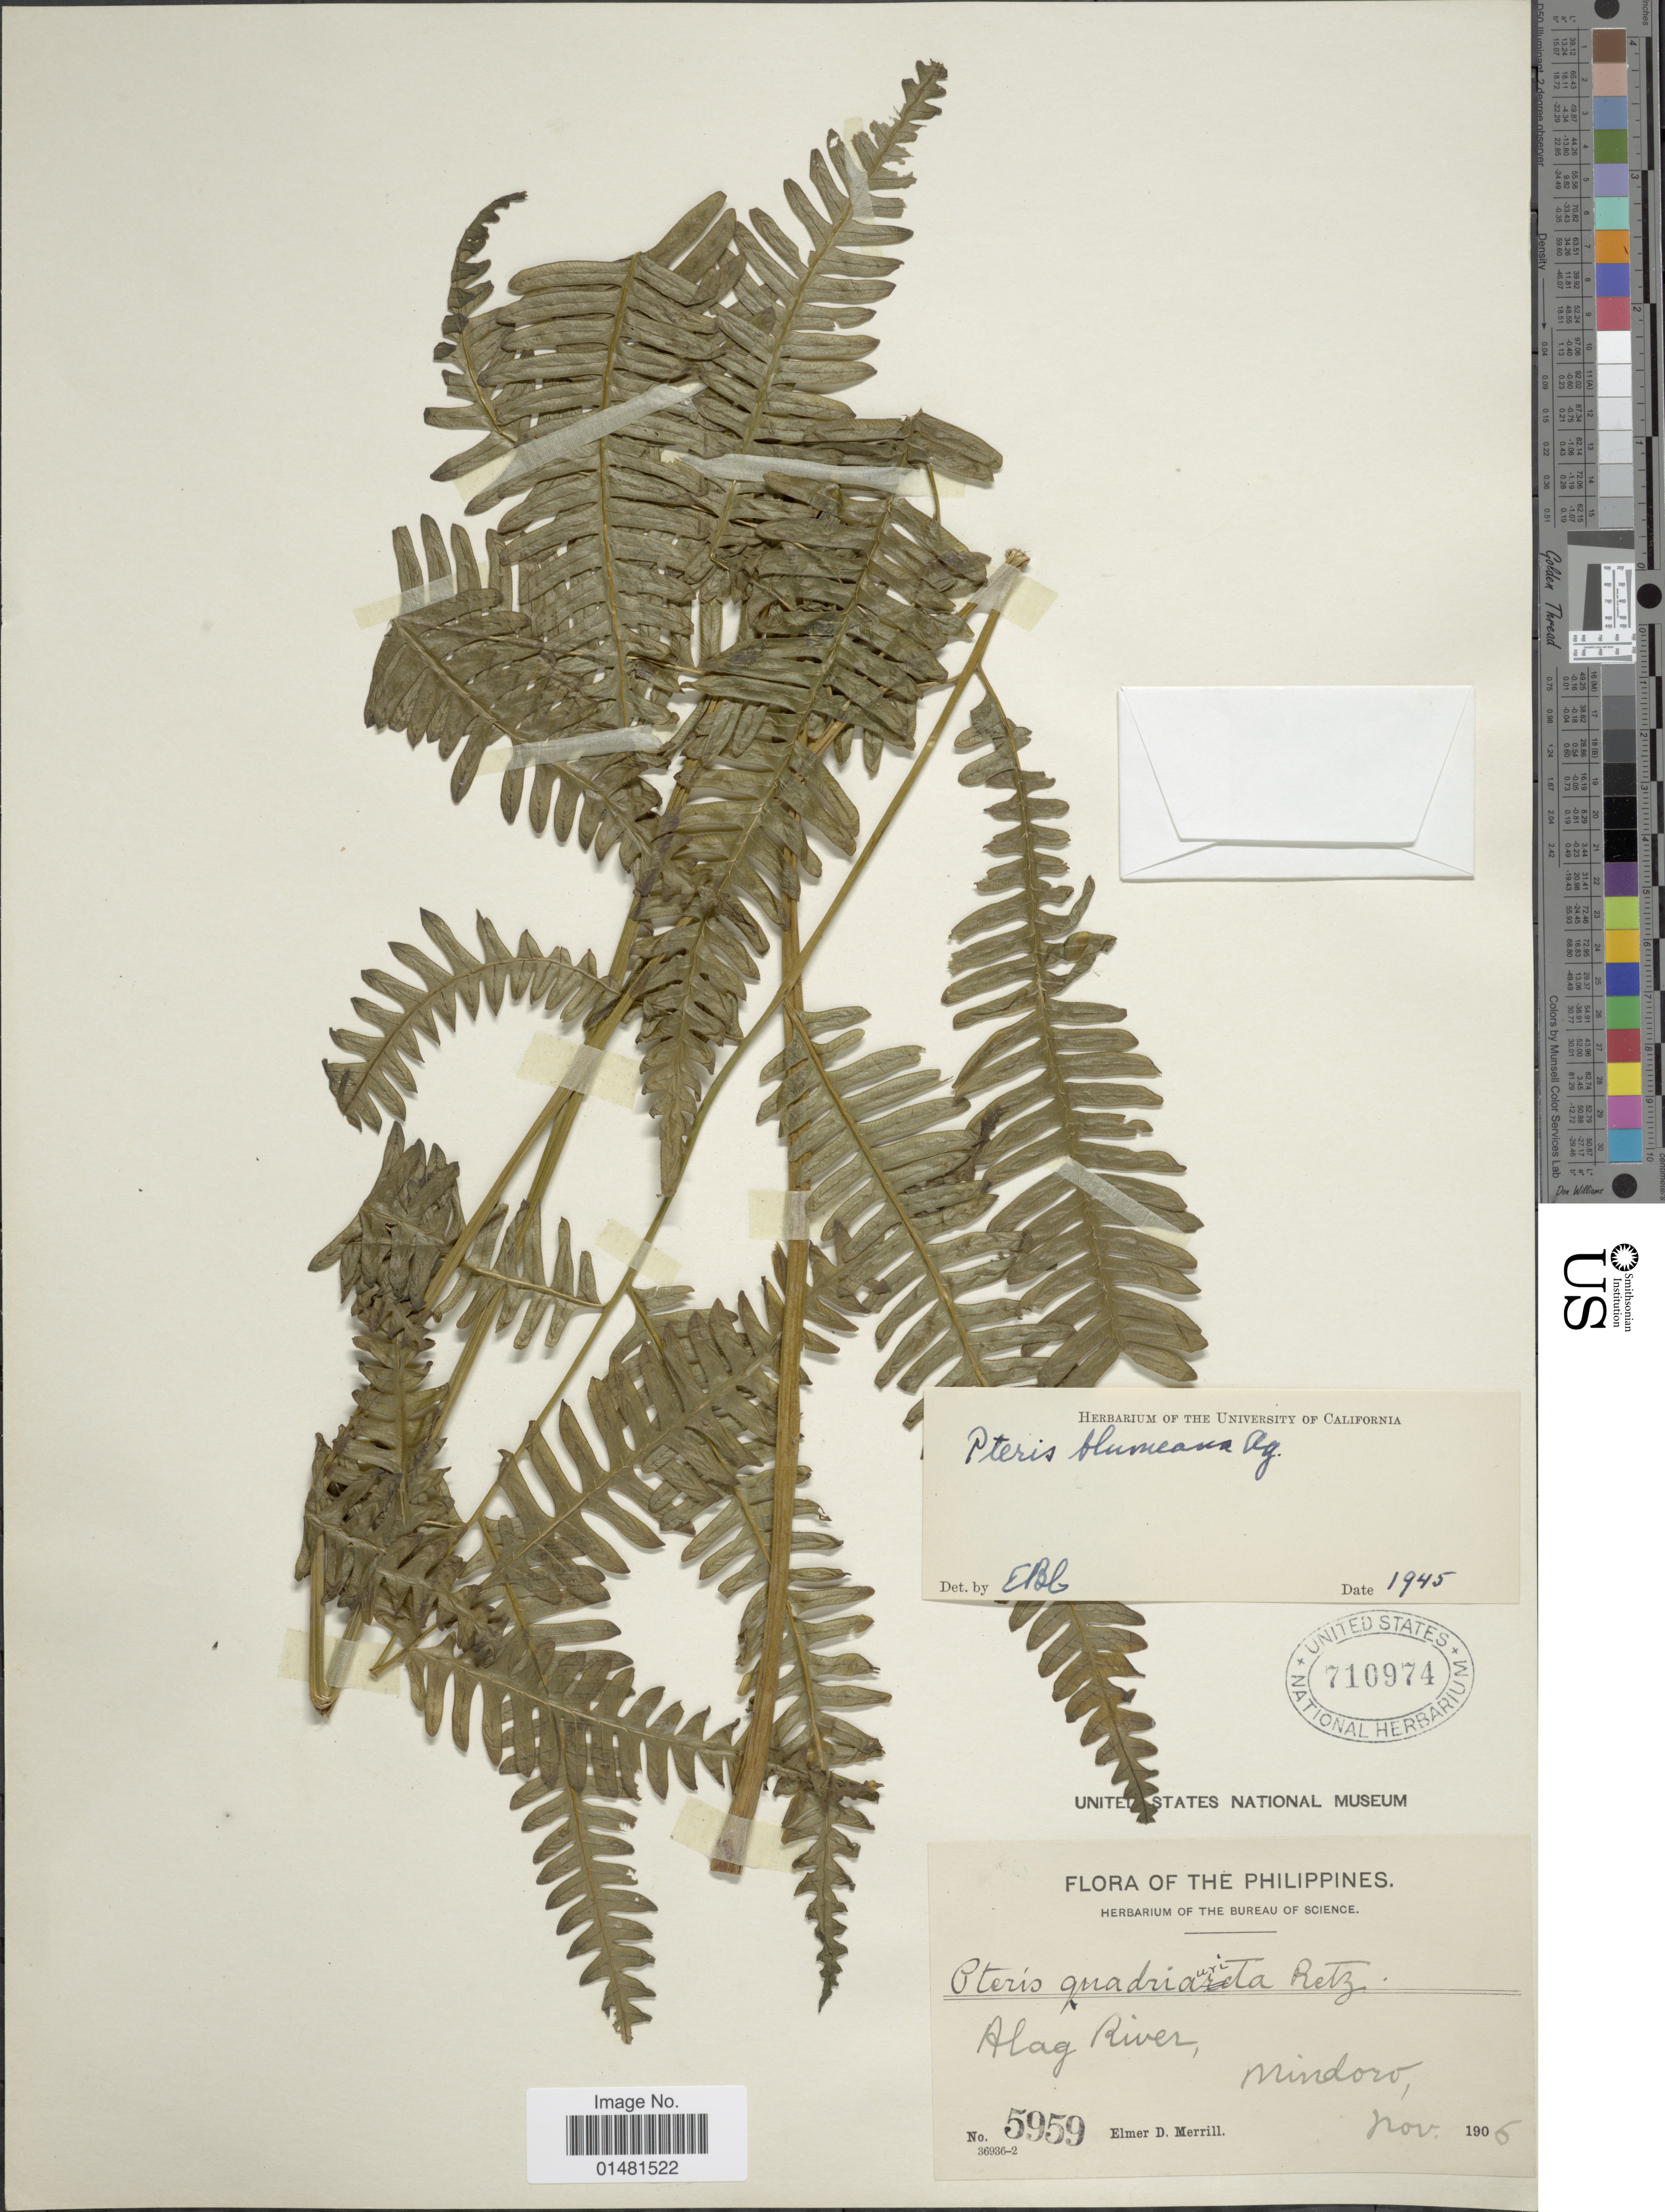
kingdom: Plantae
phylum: Tracheophyta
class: Polypodiopsida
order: Polypodiales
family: Pteridaceae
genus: Pteris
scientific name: Pteris blumeana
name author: J. Agardh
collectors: E. D. Merrill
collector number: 5959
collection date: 1906-11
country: Philippines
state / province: Mimaropa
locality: Alag River, Mindoro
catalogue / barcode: US 710974